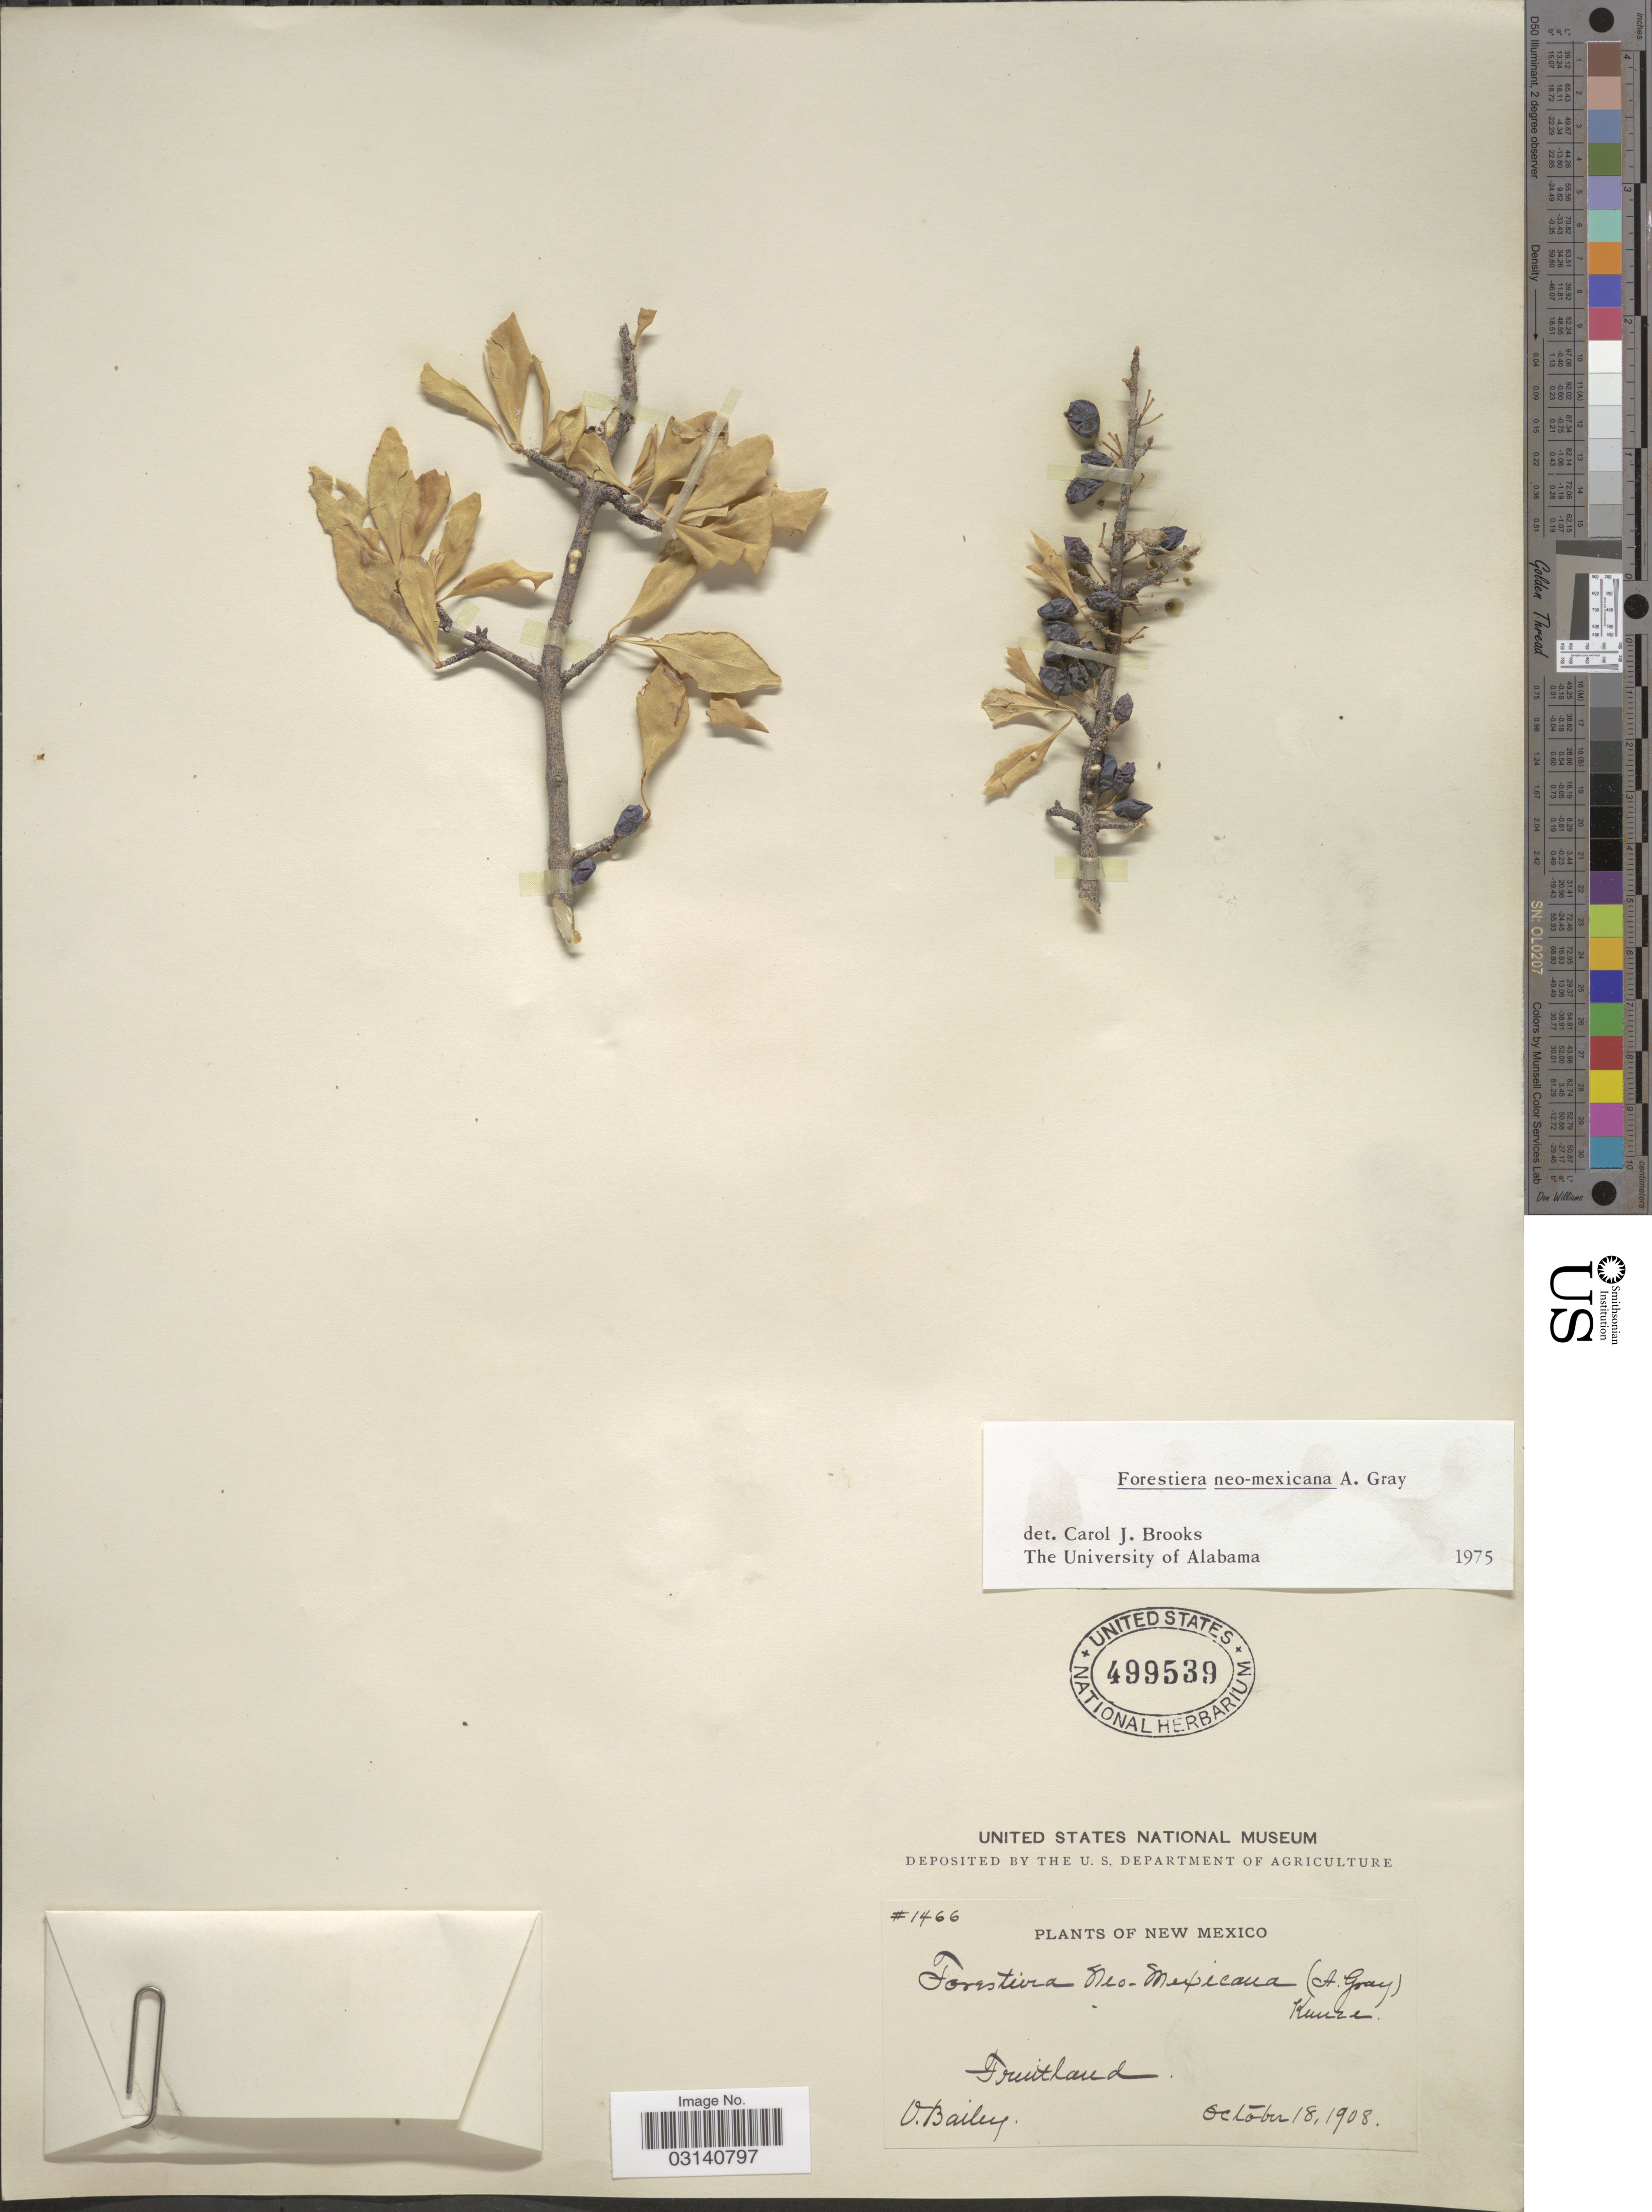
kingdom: Plantae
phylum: Tracheophyta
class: Magnoliopsida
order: Lamiales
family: Oleaceae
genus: Forestiera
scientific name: Forestiera neomexicana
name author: A. Gray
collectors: V. L. Bailey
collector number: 1466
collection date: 1908-10-18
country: United States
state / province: New Mexico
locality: Fruitland.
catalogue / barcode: US 499539